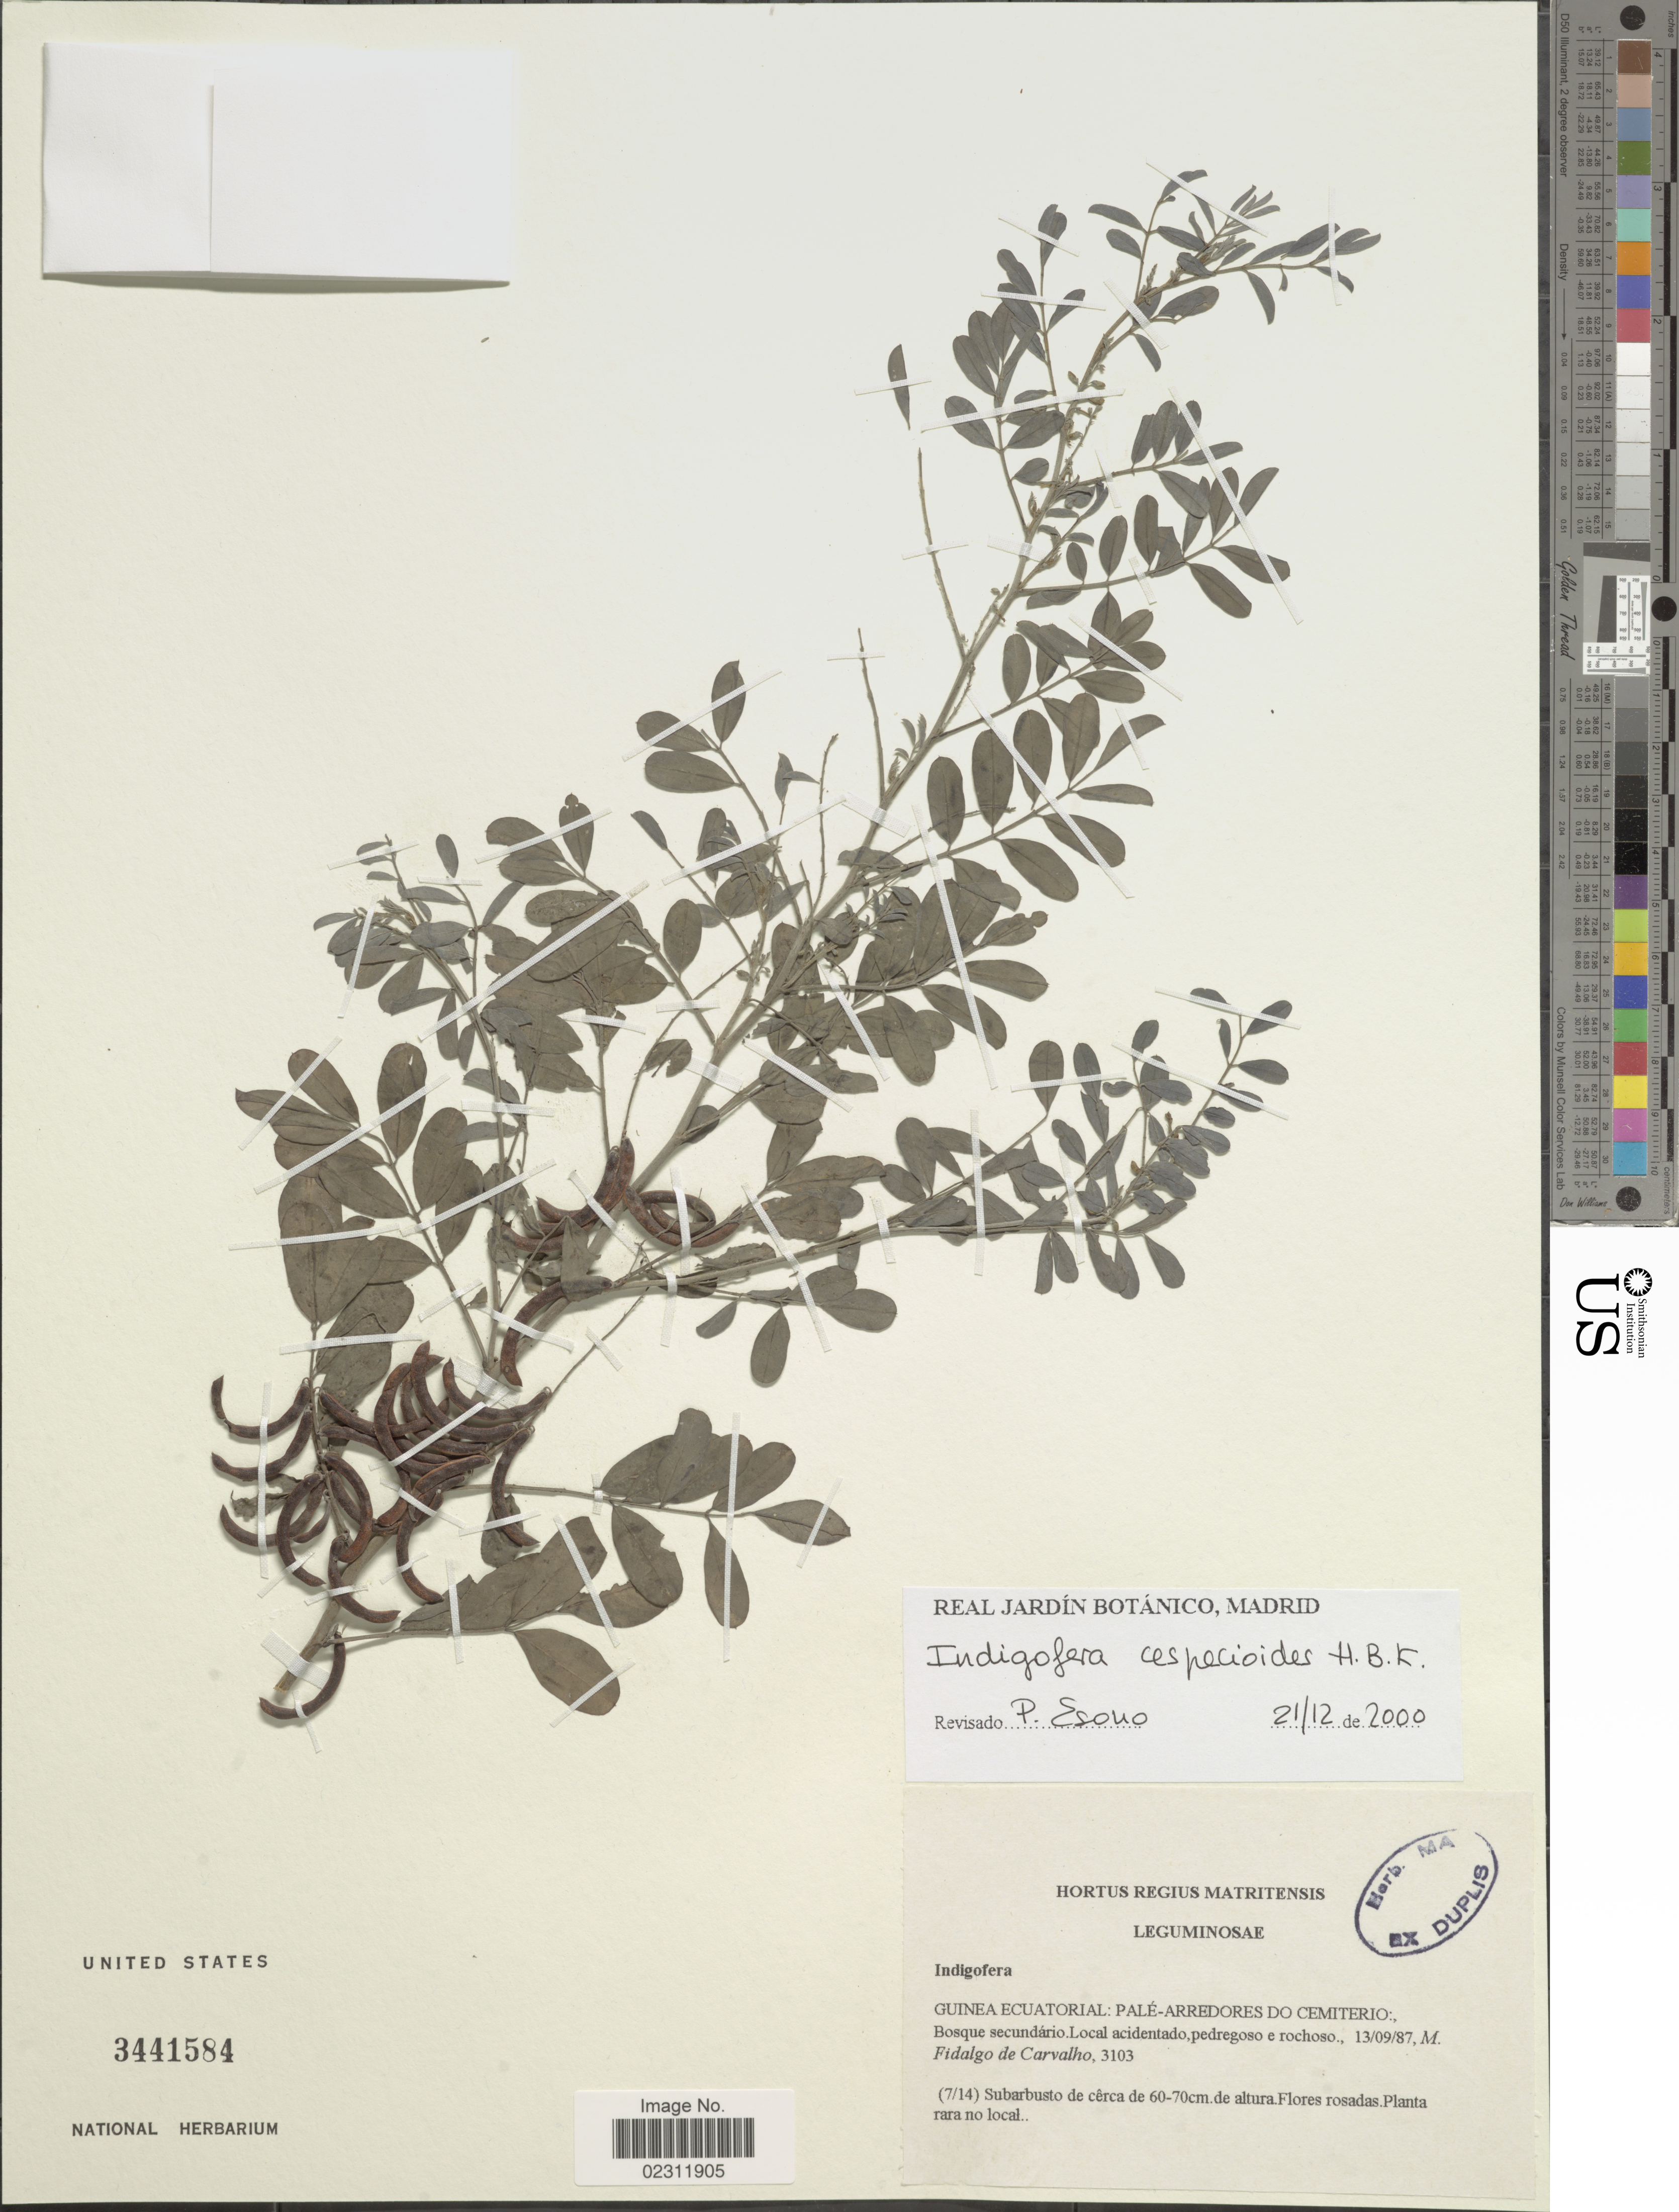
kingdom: Plantae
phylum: Tracheophyta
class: Magnoliopsida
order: Fabales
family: Fabaceae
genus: Indigofera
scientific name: Indigofera lespedezioides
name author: Kunth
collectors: M. Fidalgo de Carvalho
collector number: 3103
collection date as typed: Transcribed d/m/y: 13/9/87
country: Equatorial Guinea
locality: Pale-Arredores do Cimeterio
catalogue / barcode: US 3441584